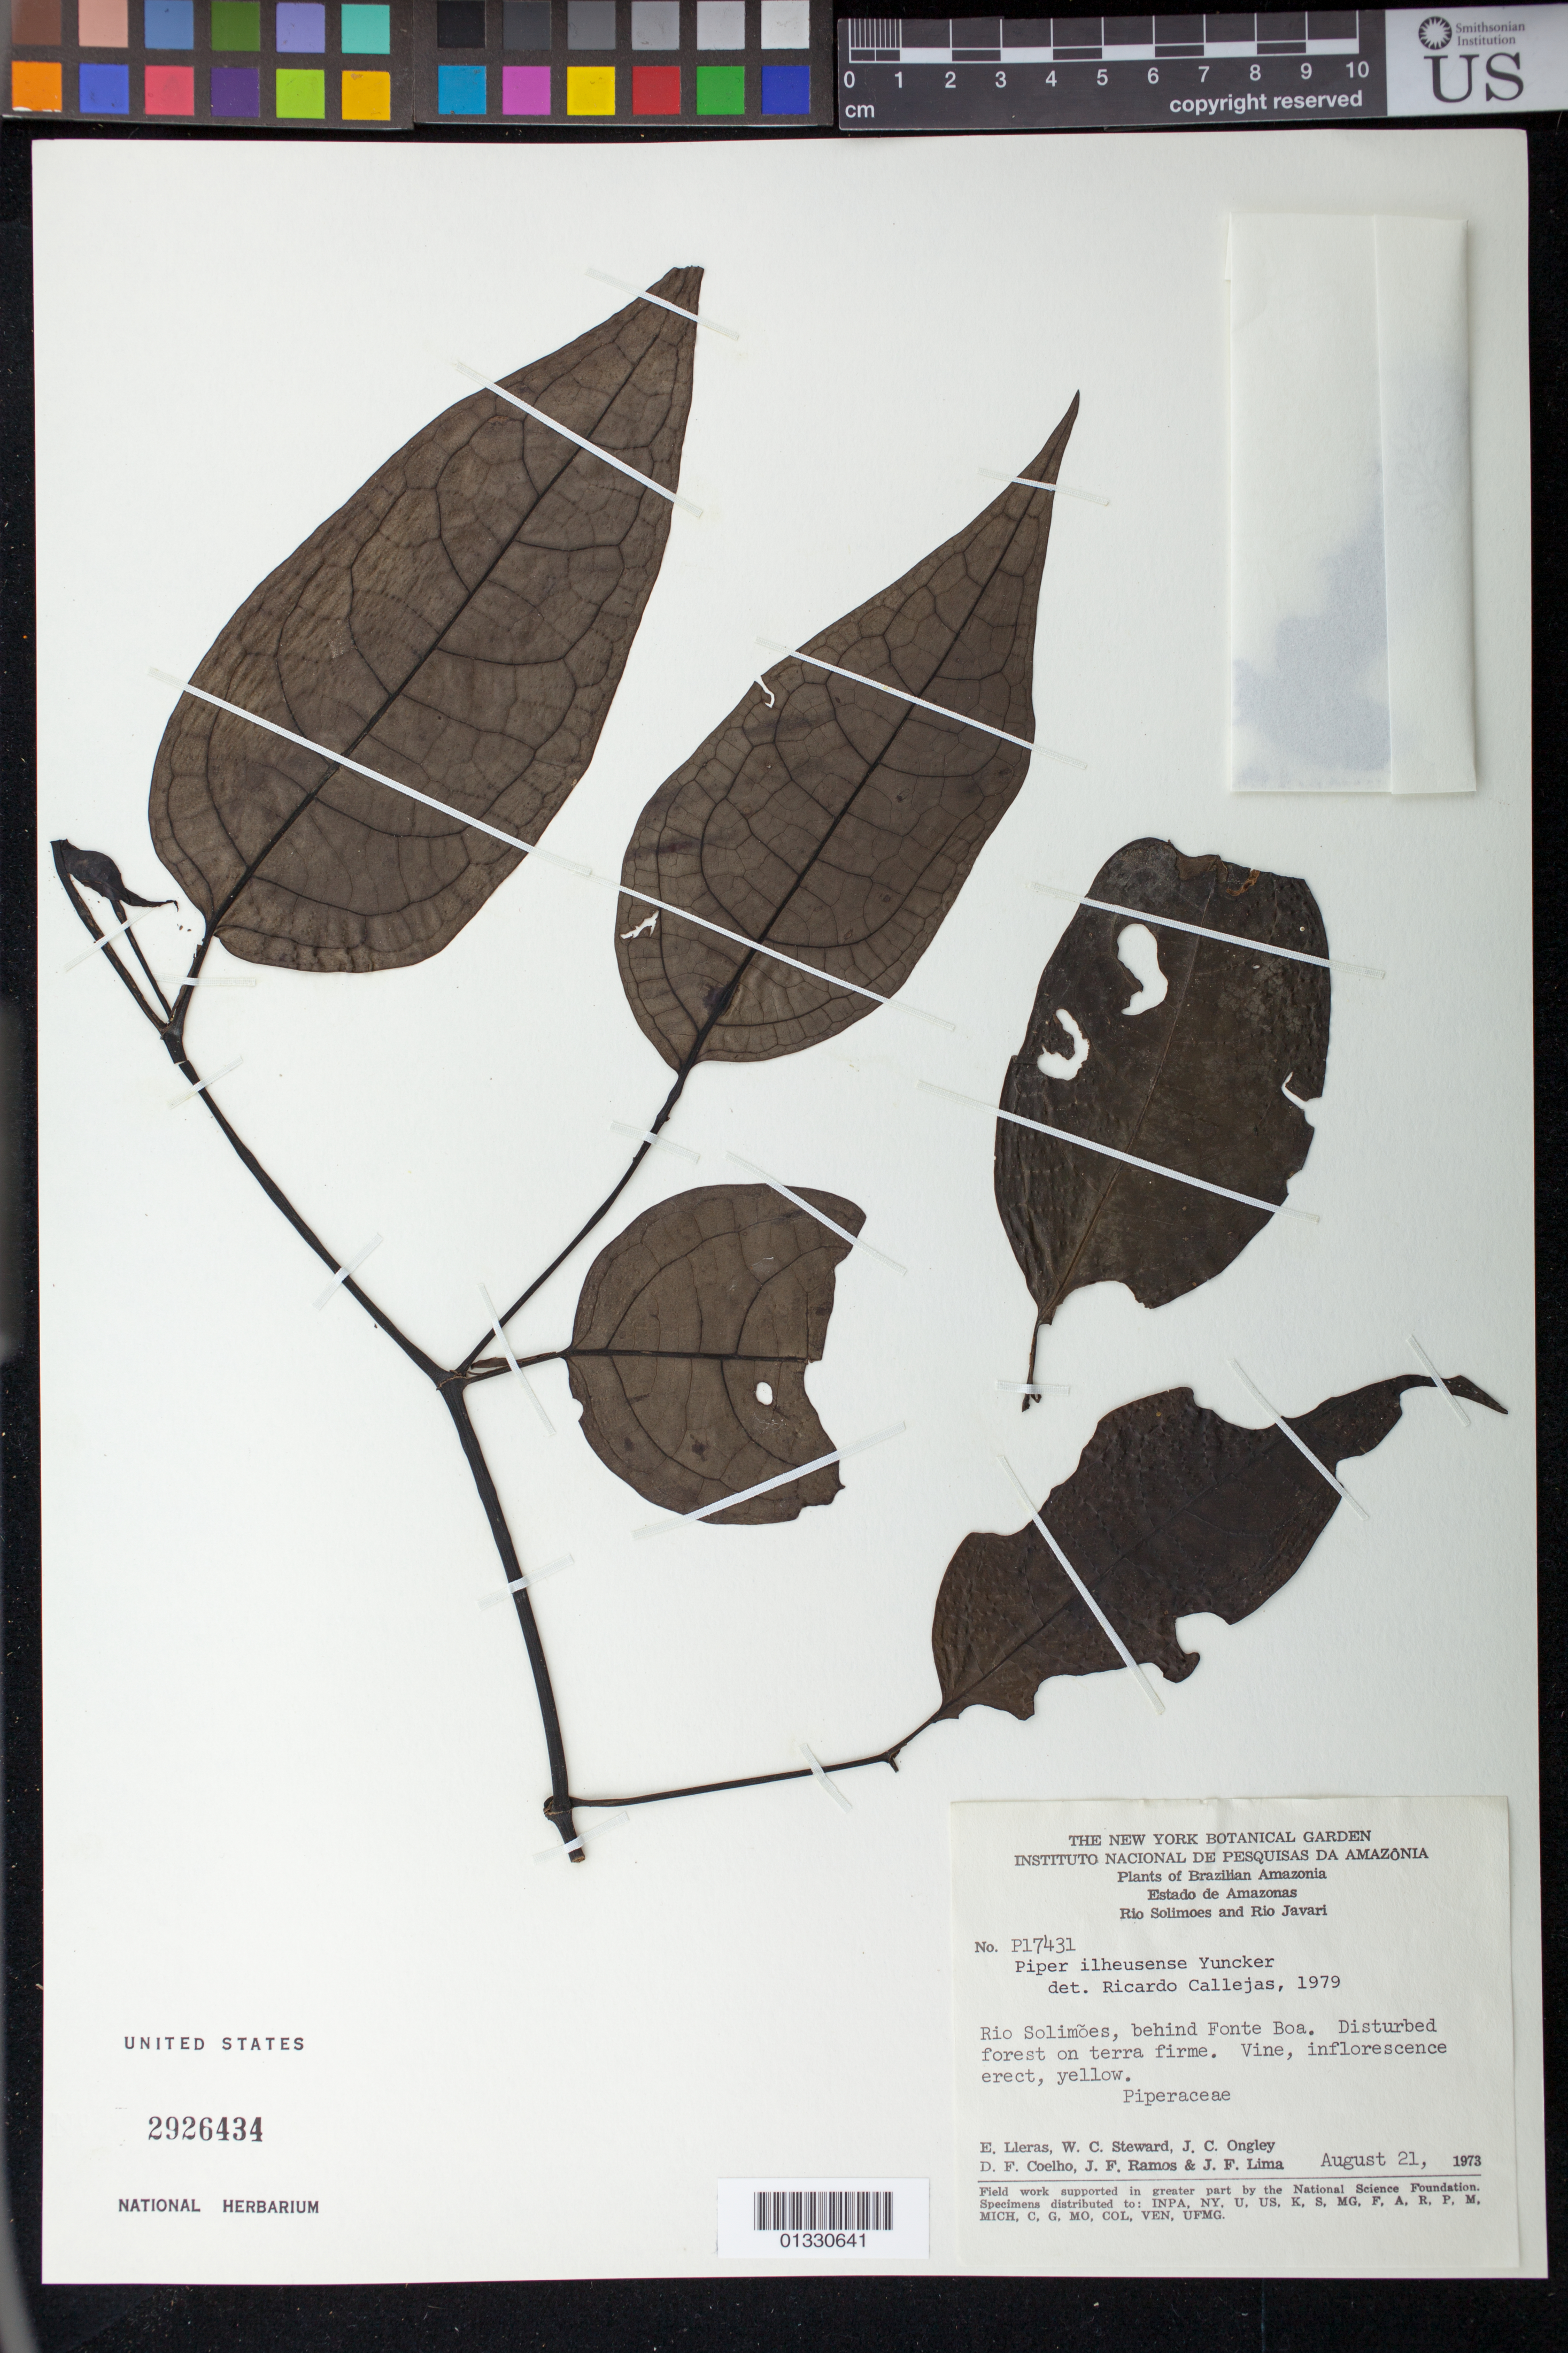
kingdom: Plantae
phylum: Tracheophyta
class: Magnoliopsida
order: Piperales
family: Piperaceae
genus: Piper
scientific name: Piper ilheusense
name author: Yunck.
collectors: E. Lleras, W. C. Steward, J. C. Ongley, D. F. Coêlho, J. F. Ramos & J. F. Lima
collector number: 17431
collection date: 1973-08-21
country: Brazil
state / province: Amazonas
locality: Rio Solimões, behind Fonte Boa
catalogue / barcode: US 2926434